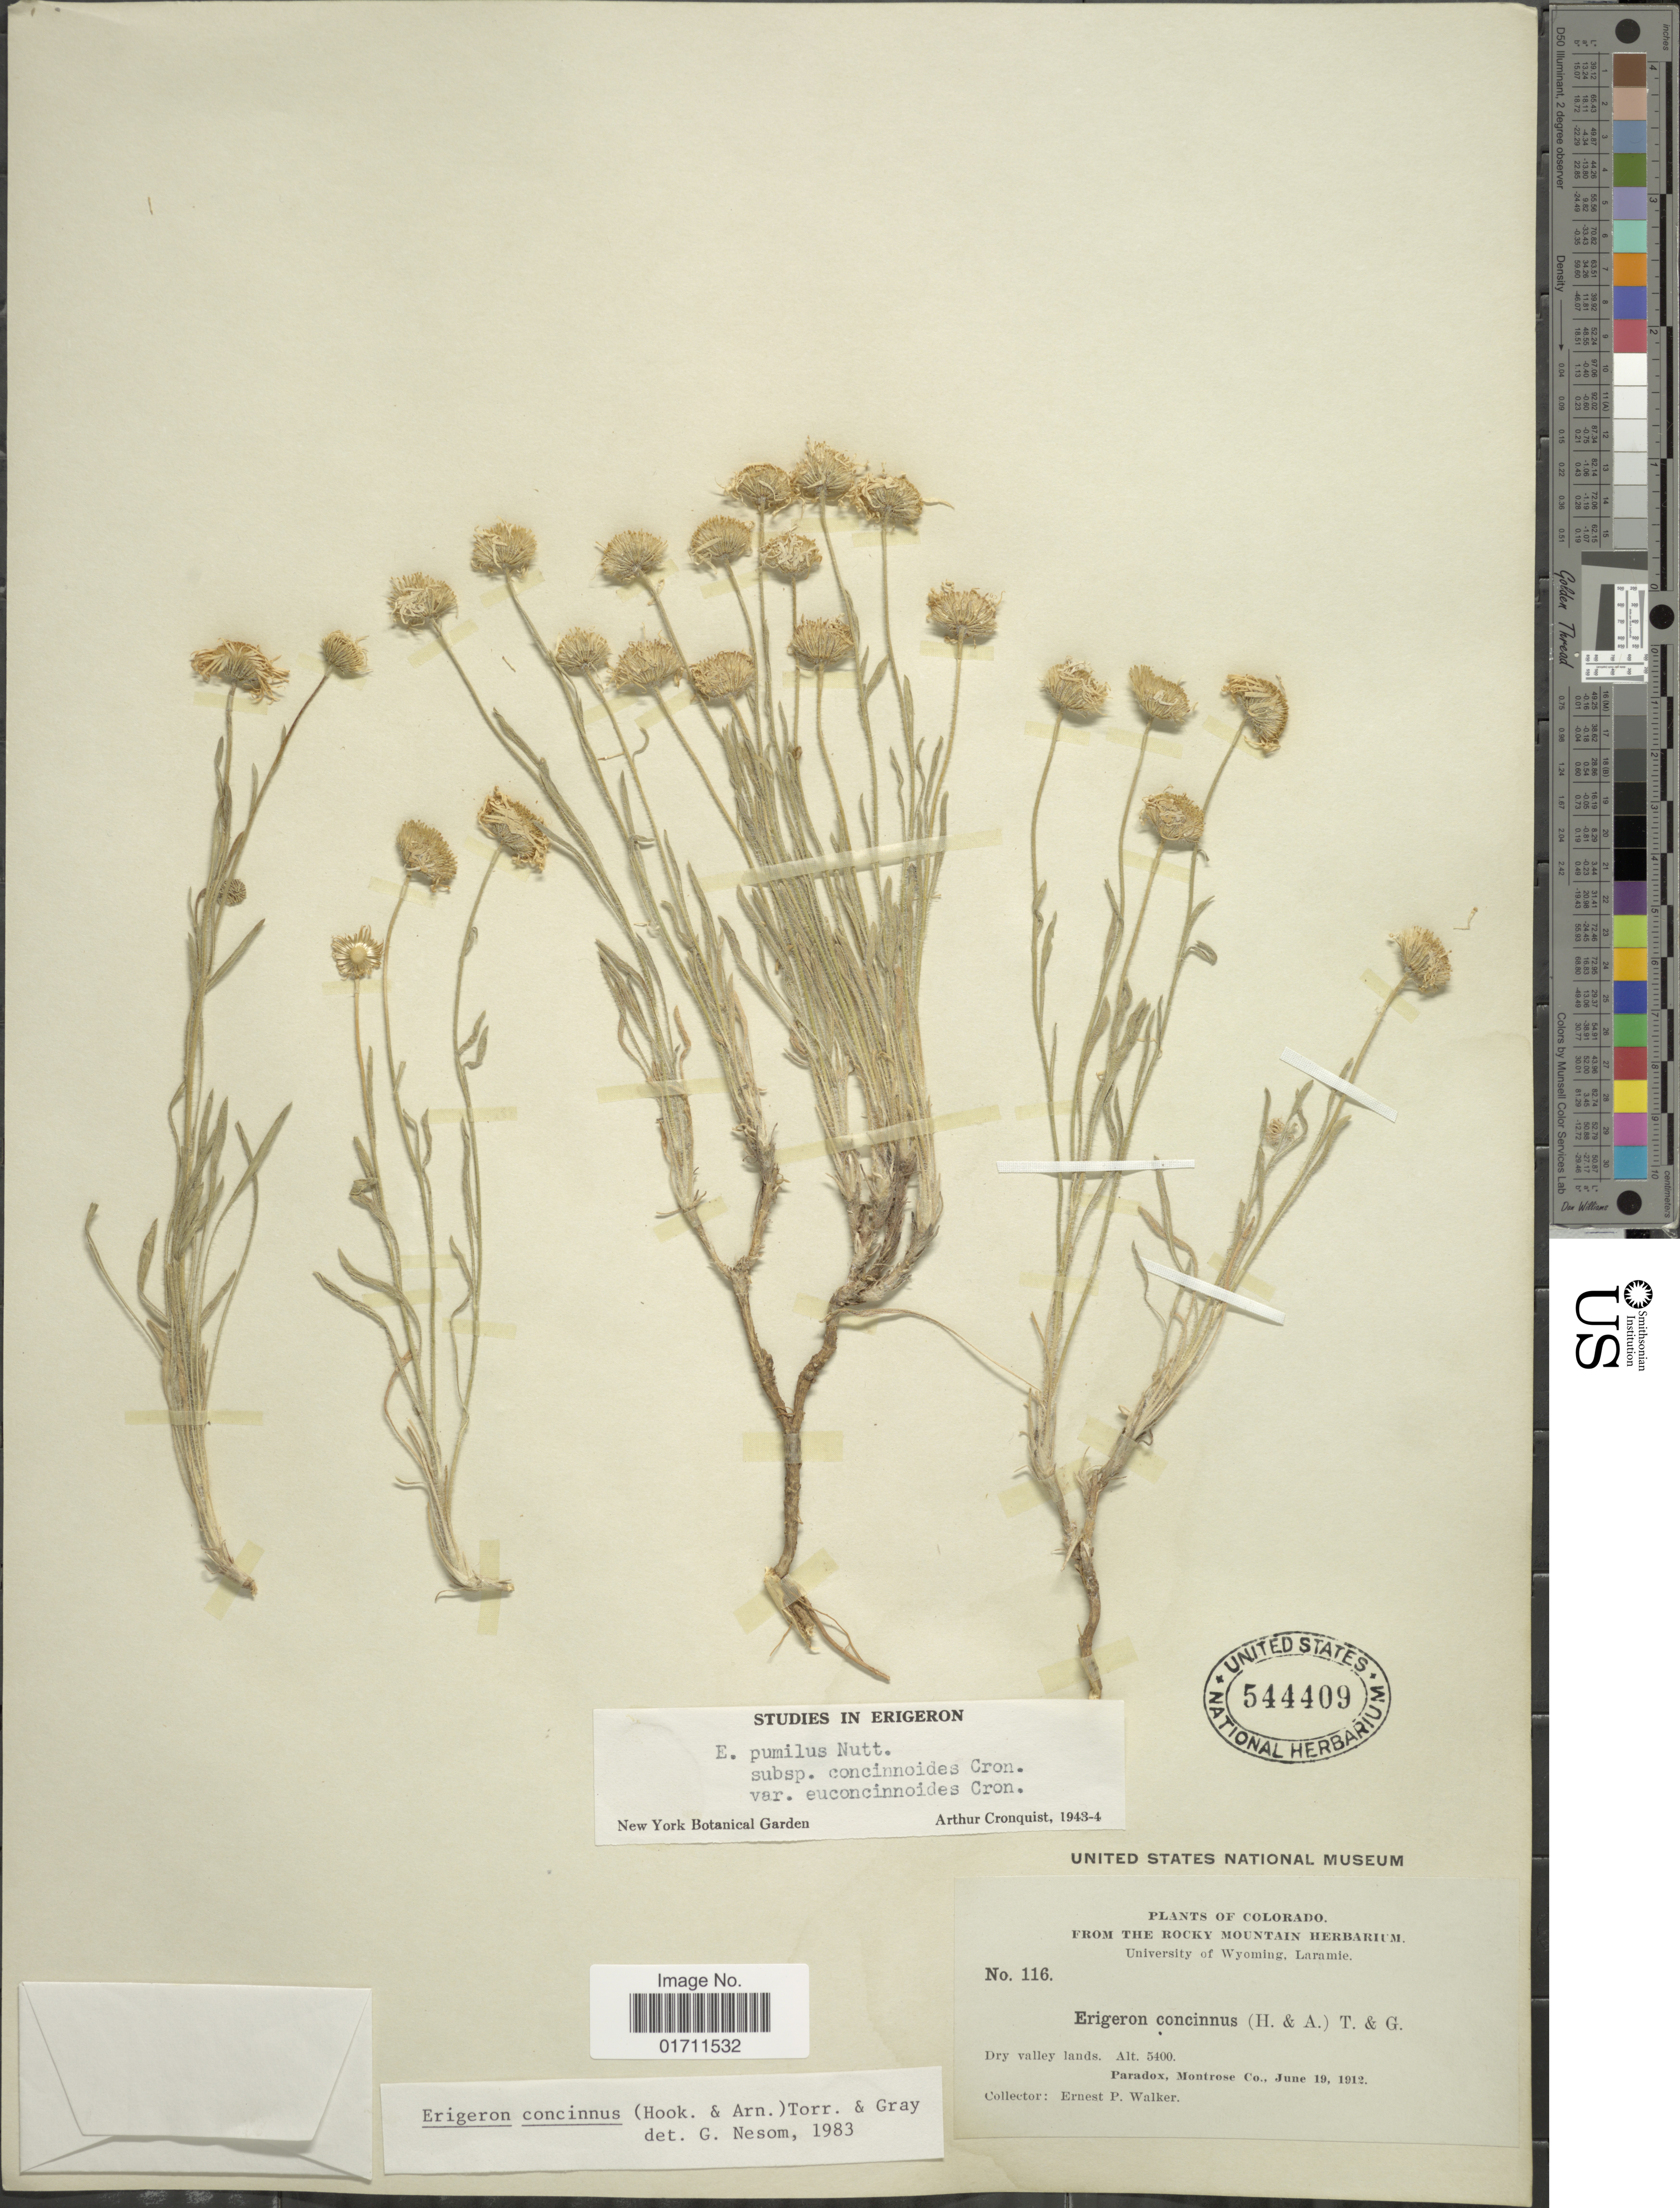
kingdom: Plantae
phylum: Tracheophyta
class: Magnoliopsida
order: Asterales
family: Asteraceae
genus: Erigeron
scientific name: Erigeron concinnus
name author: (Hook. & Arn.) Torr. & A. Gray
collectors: E. P. Walker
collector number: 116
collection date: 1912-06-19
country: United States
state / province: Colorado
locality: Dry valley lands. Paradox, Montrose Co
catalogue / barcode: US 544409